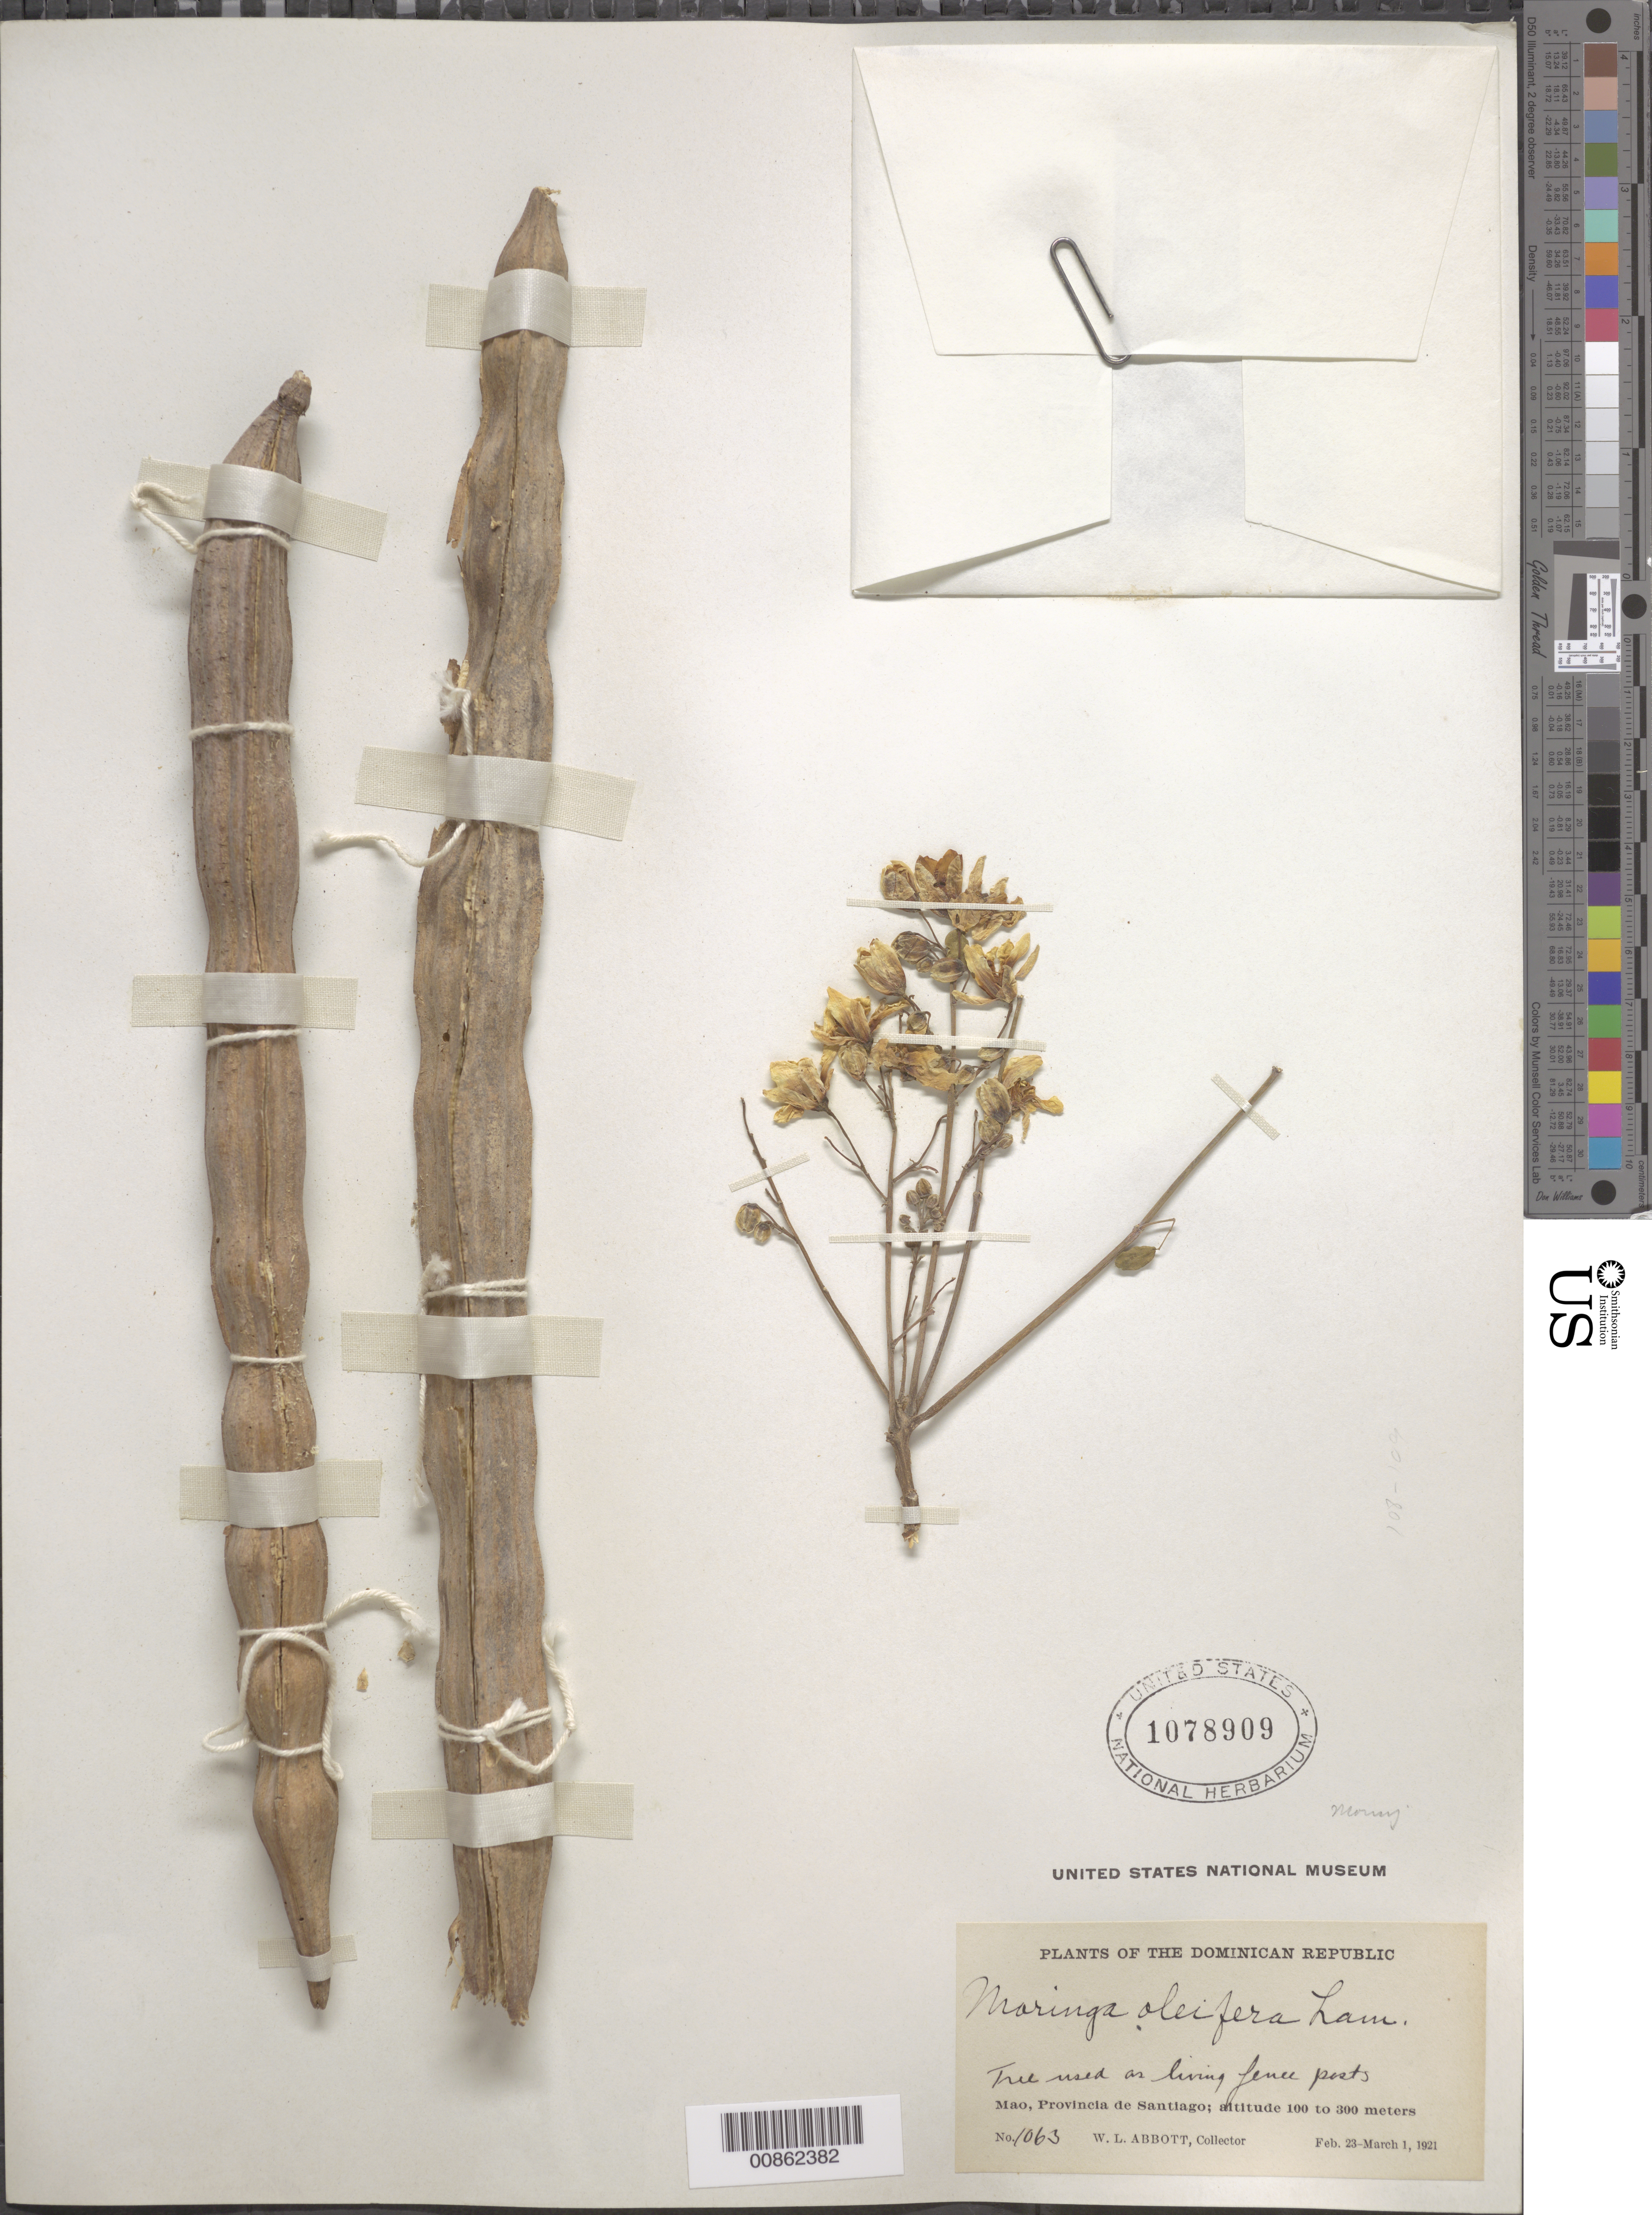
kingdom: Plantae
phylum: Tracheophyta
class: Magnoliopsida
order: Brassicales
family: Moringaceae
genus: Moringa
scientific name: Moringa oleifera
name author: Lam.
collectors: W. L. Abbott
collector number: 1063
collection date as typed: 23 Feb 1921 to 01 Mar 1921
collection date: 1921-02-23/1921-03-01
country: Dominican Republic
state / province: Santiago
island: Hispaniola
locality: Mao.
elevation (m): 100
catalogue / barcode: US 1078909